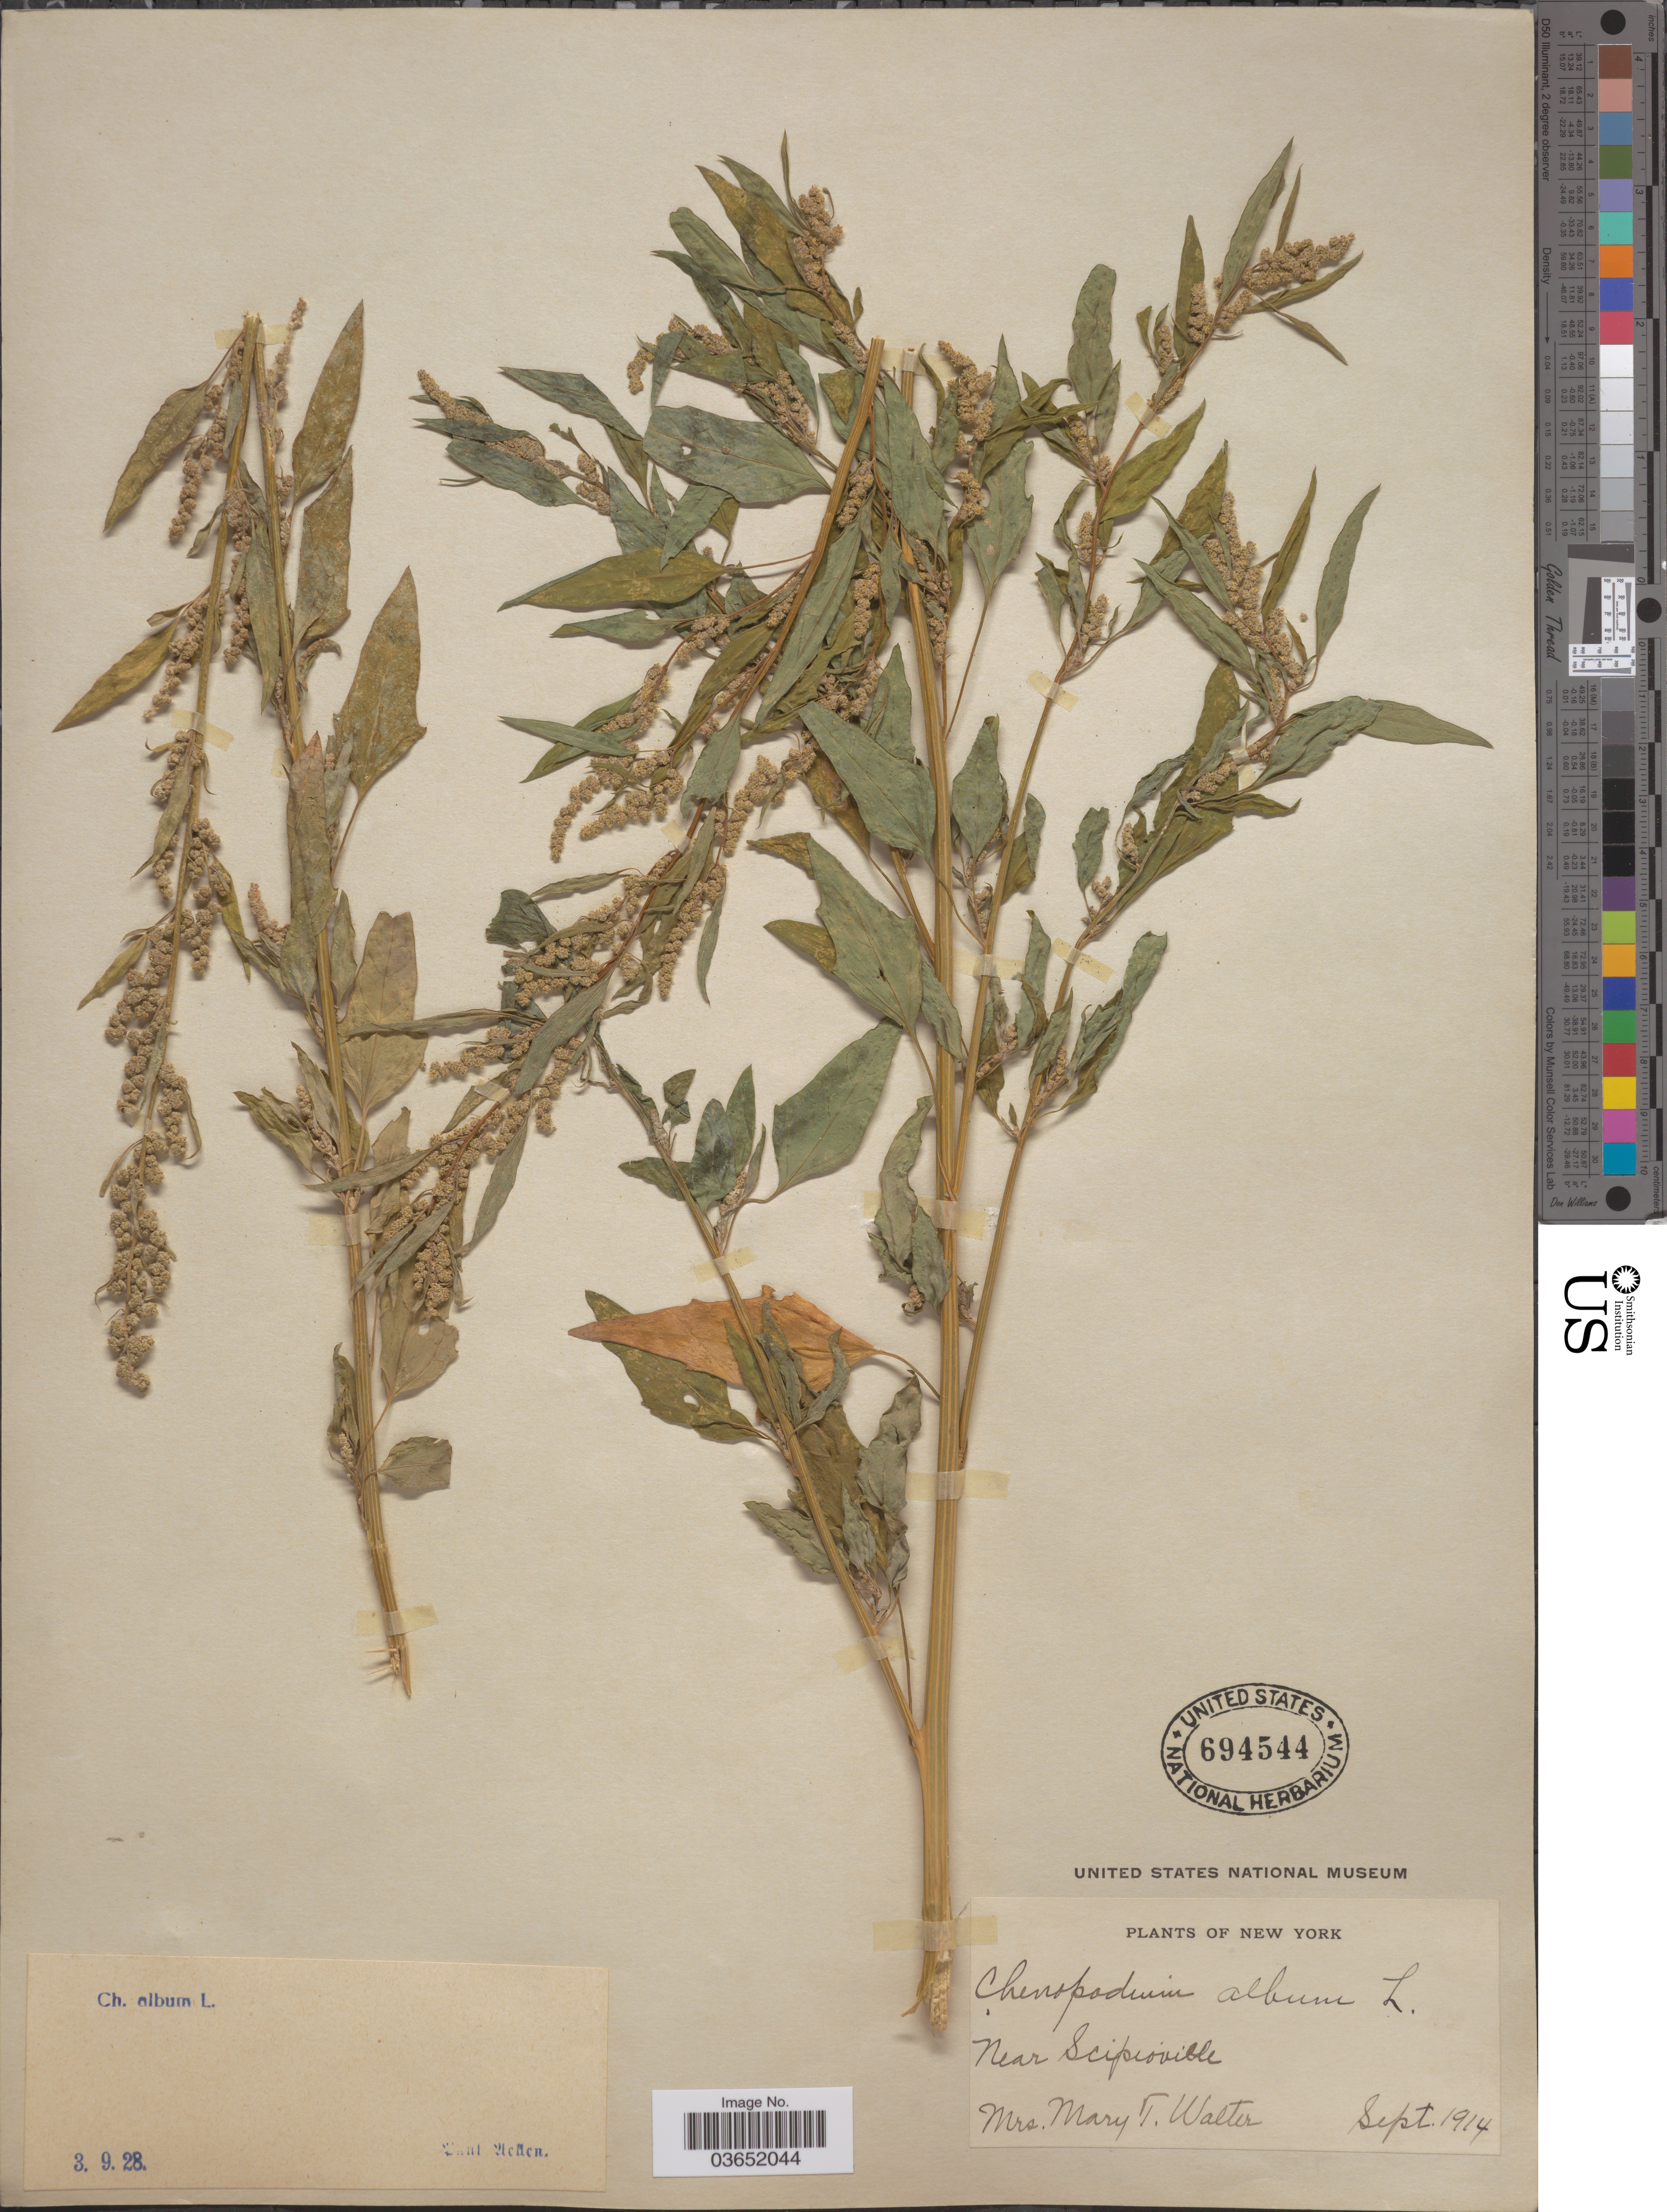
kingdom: Plantae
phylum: Tracheophyta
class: Magnoliopsida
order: Caryophyllales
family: Amaranthaceae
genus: Chenopodium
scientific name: Chenopodium album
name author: L.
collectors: M. T. Walter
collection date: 1914-09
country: United States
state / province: New York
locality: Near Scipioville.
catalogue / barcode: US 694544